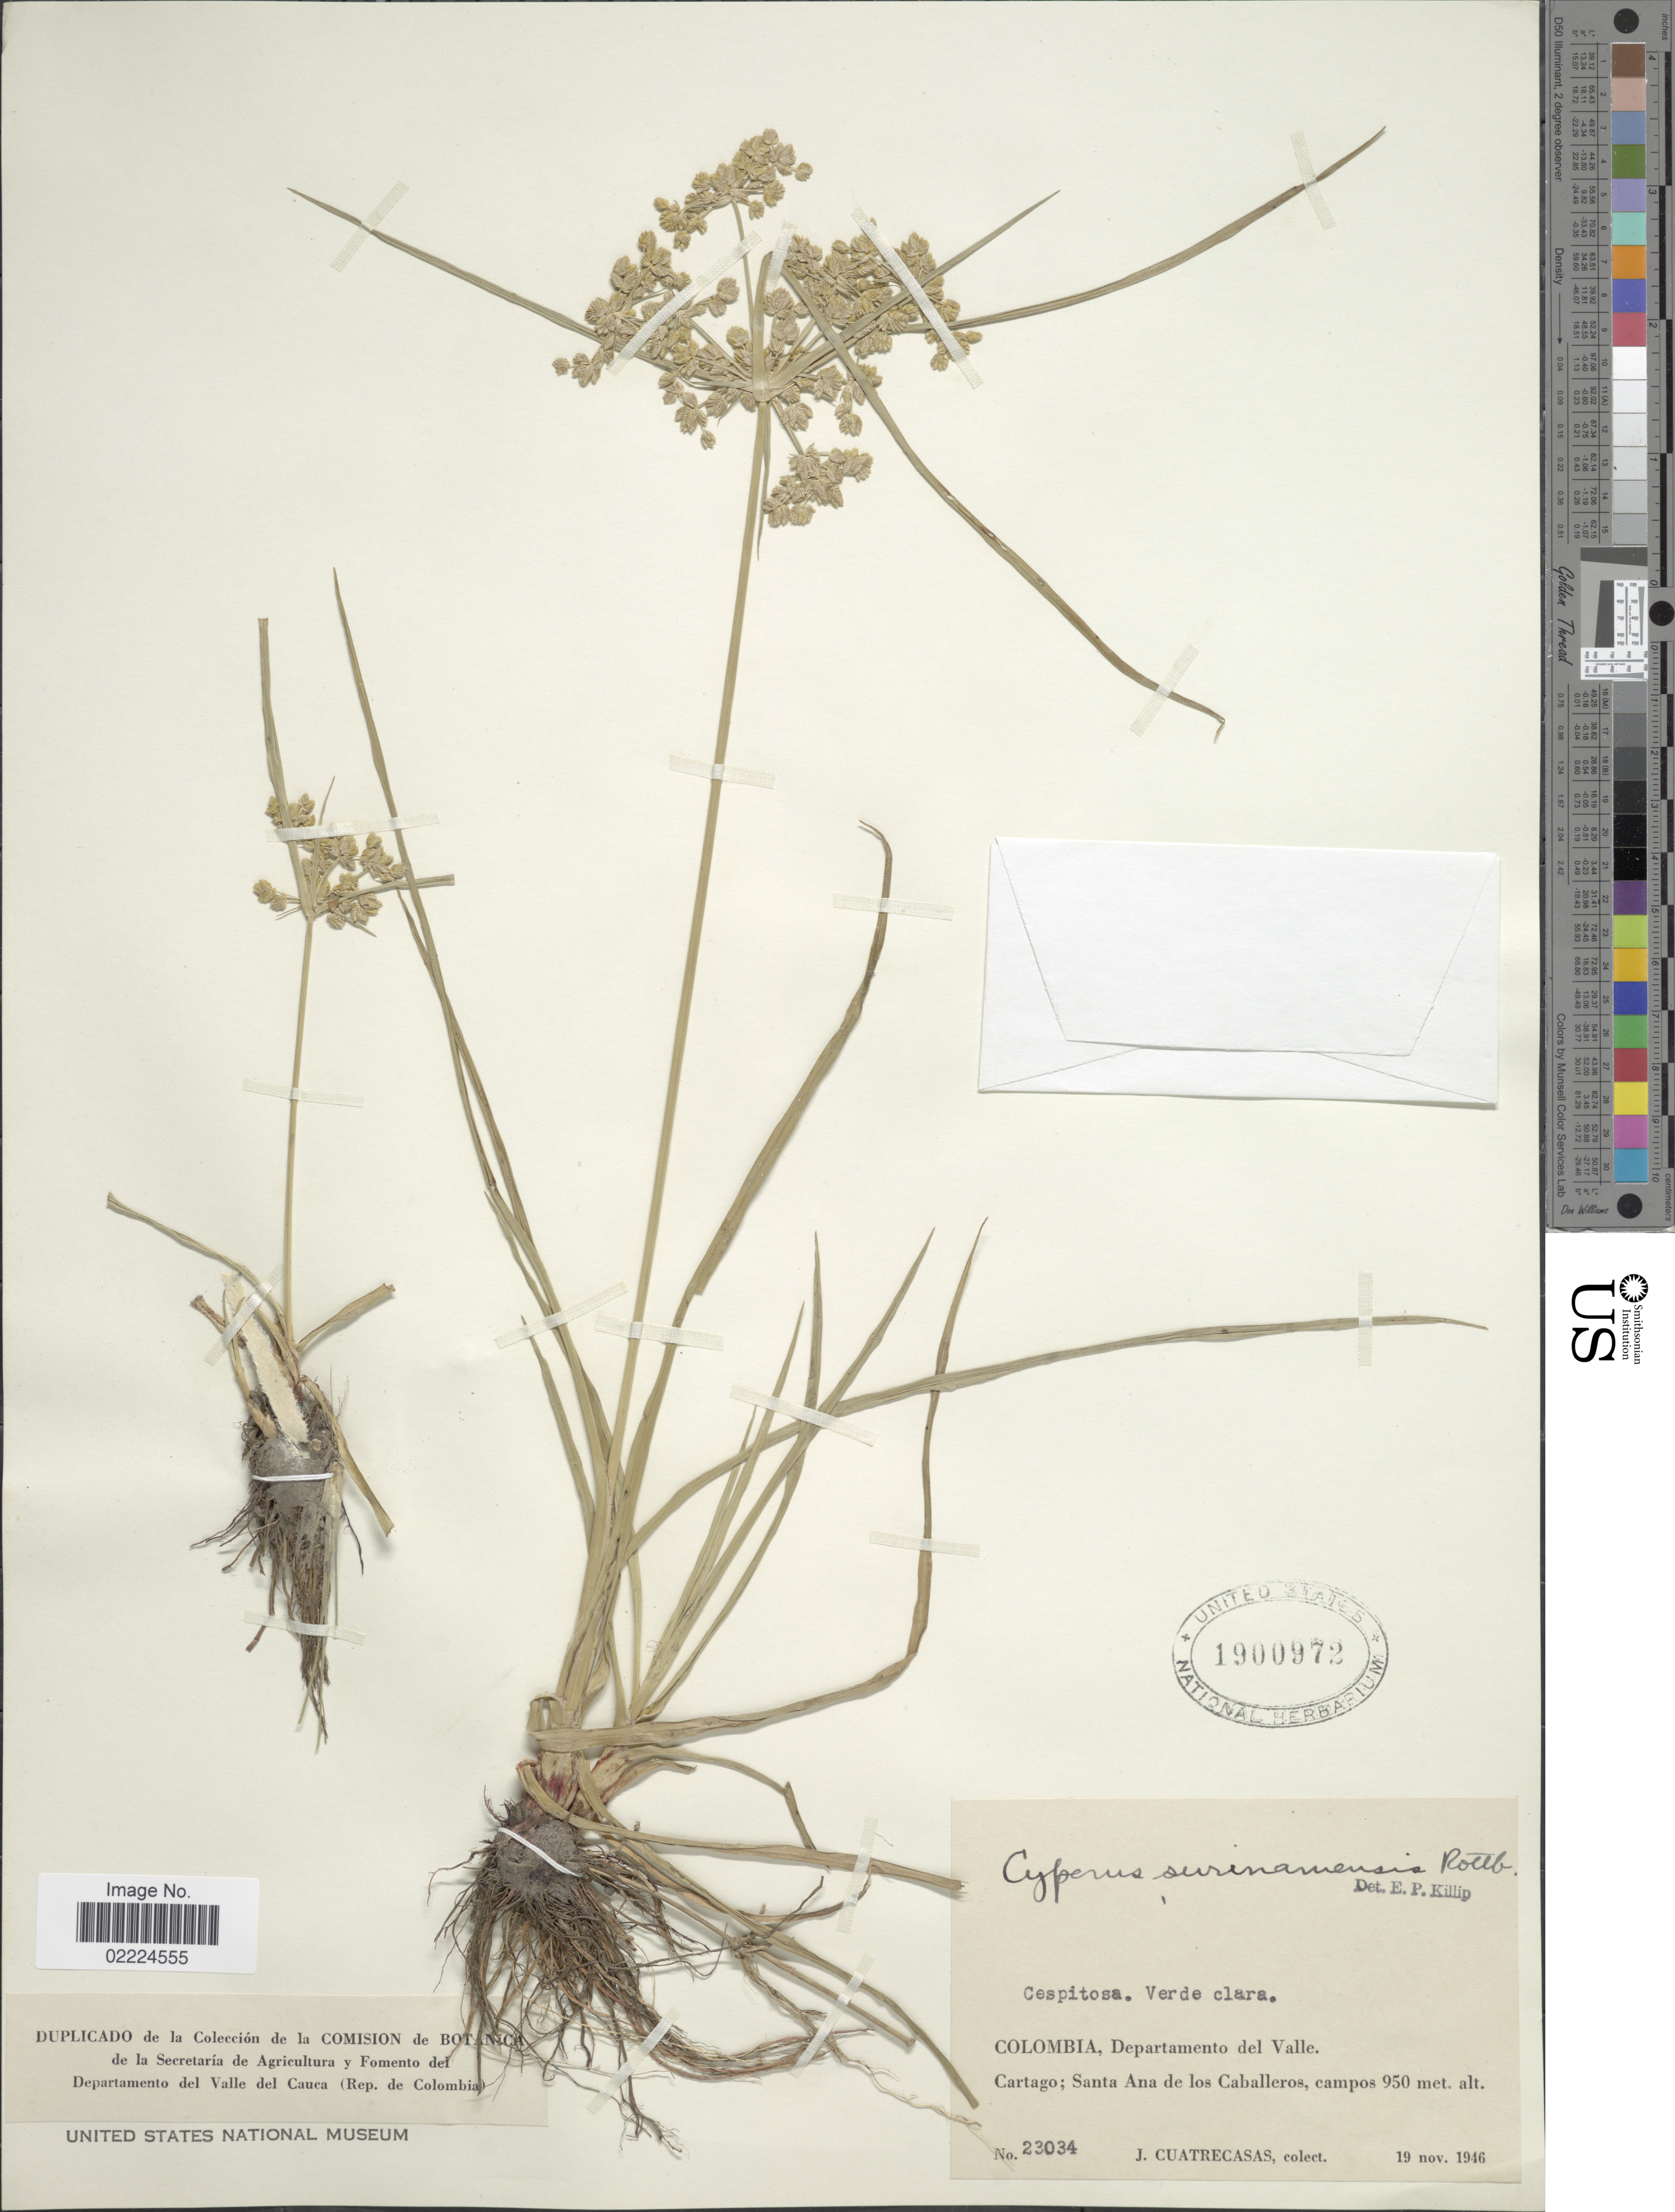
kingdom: Plantae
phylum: Tracheophyta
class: Liliopsida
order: Poales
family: Cyperaceae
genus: Cyperus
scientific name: Cyperus surinamensis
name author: Rottb.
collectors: J. Cuatrecasas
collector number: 23034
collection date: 1946-11-19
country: Colombia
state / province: Valle del Cauca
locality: Departamento del Valle. Cartago; Santa Ana los Caballeros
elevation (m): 950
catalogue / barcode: US 1900972